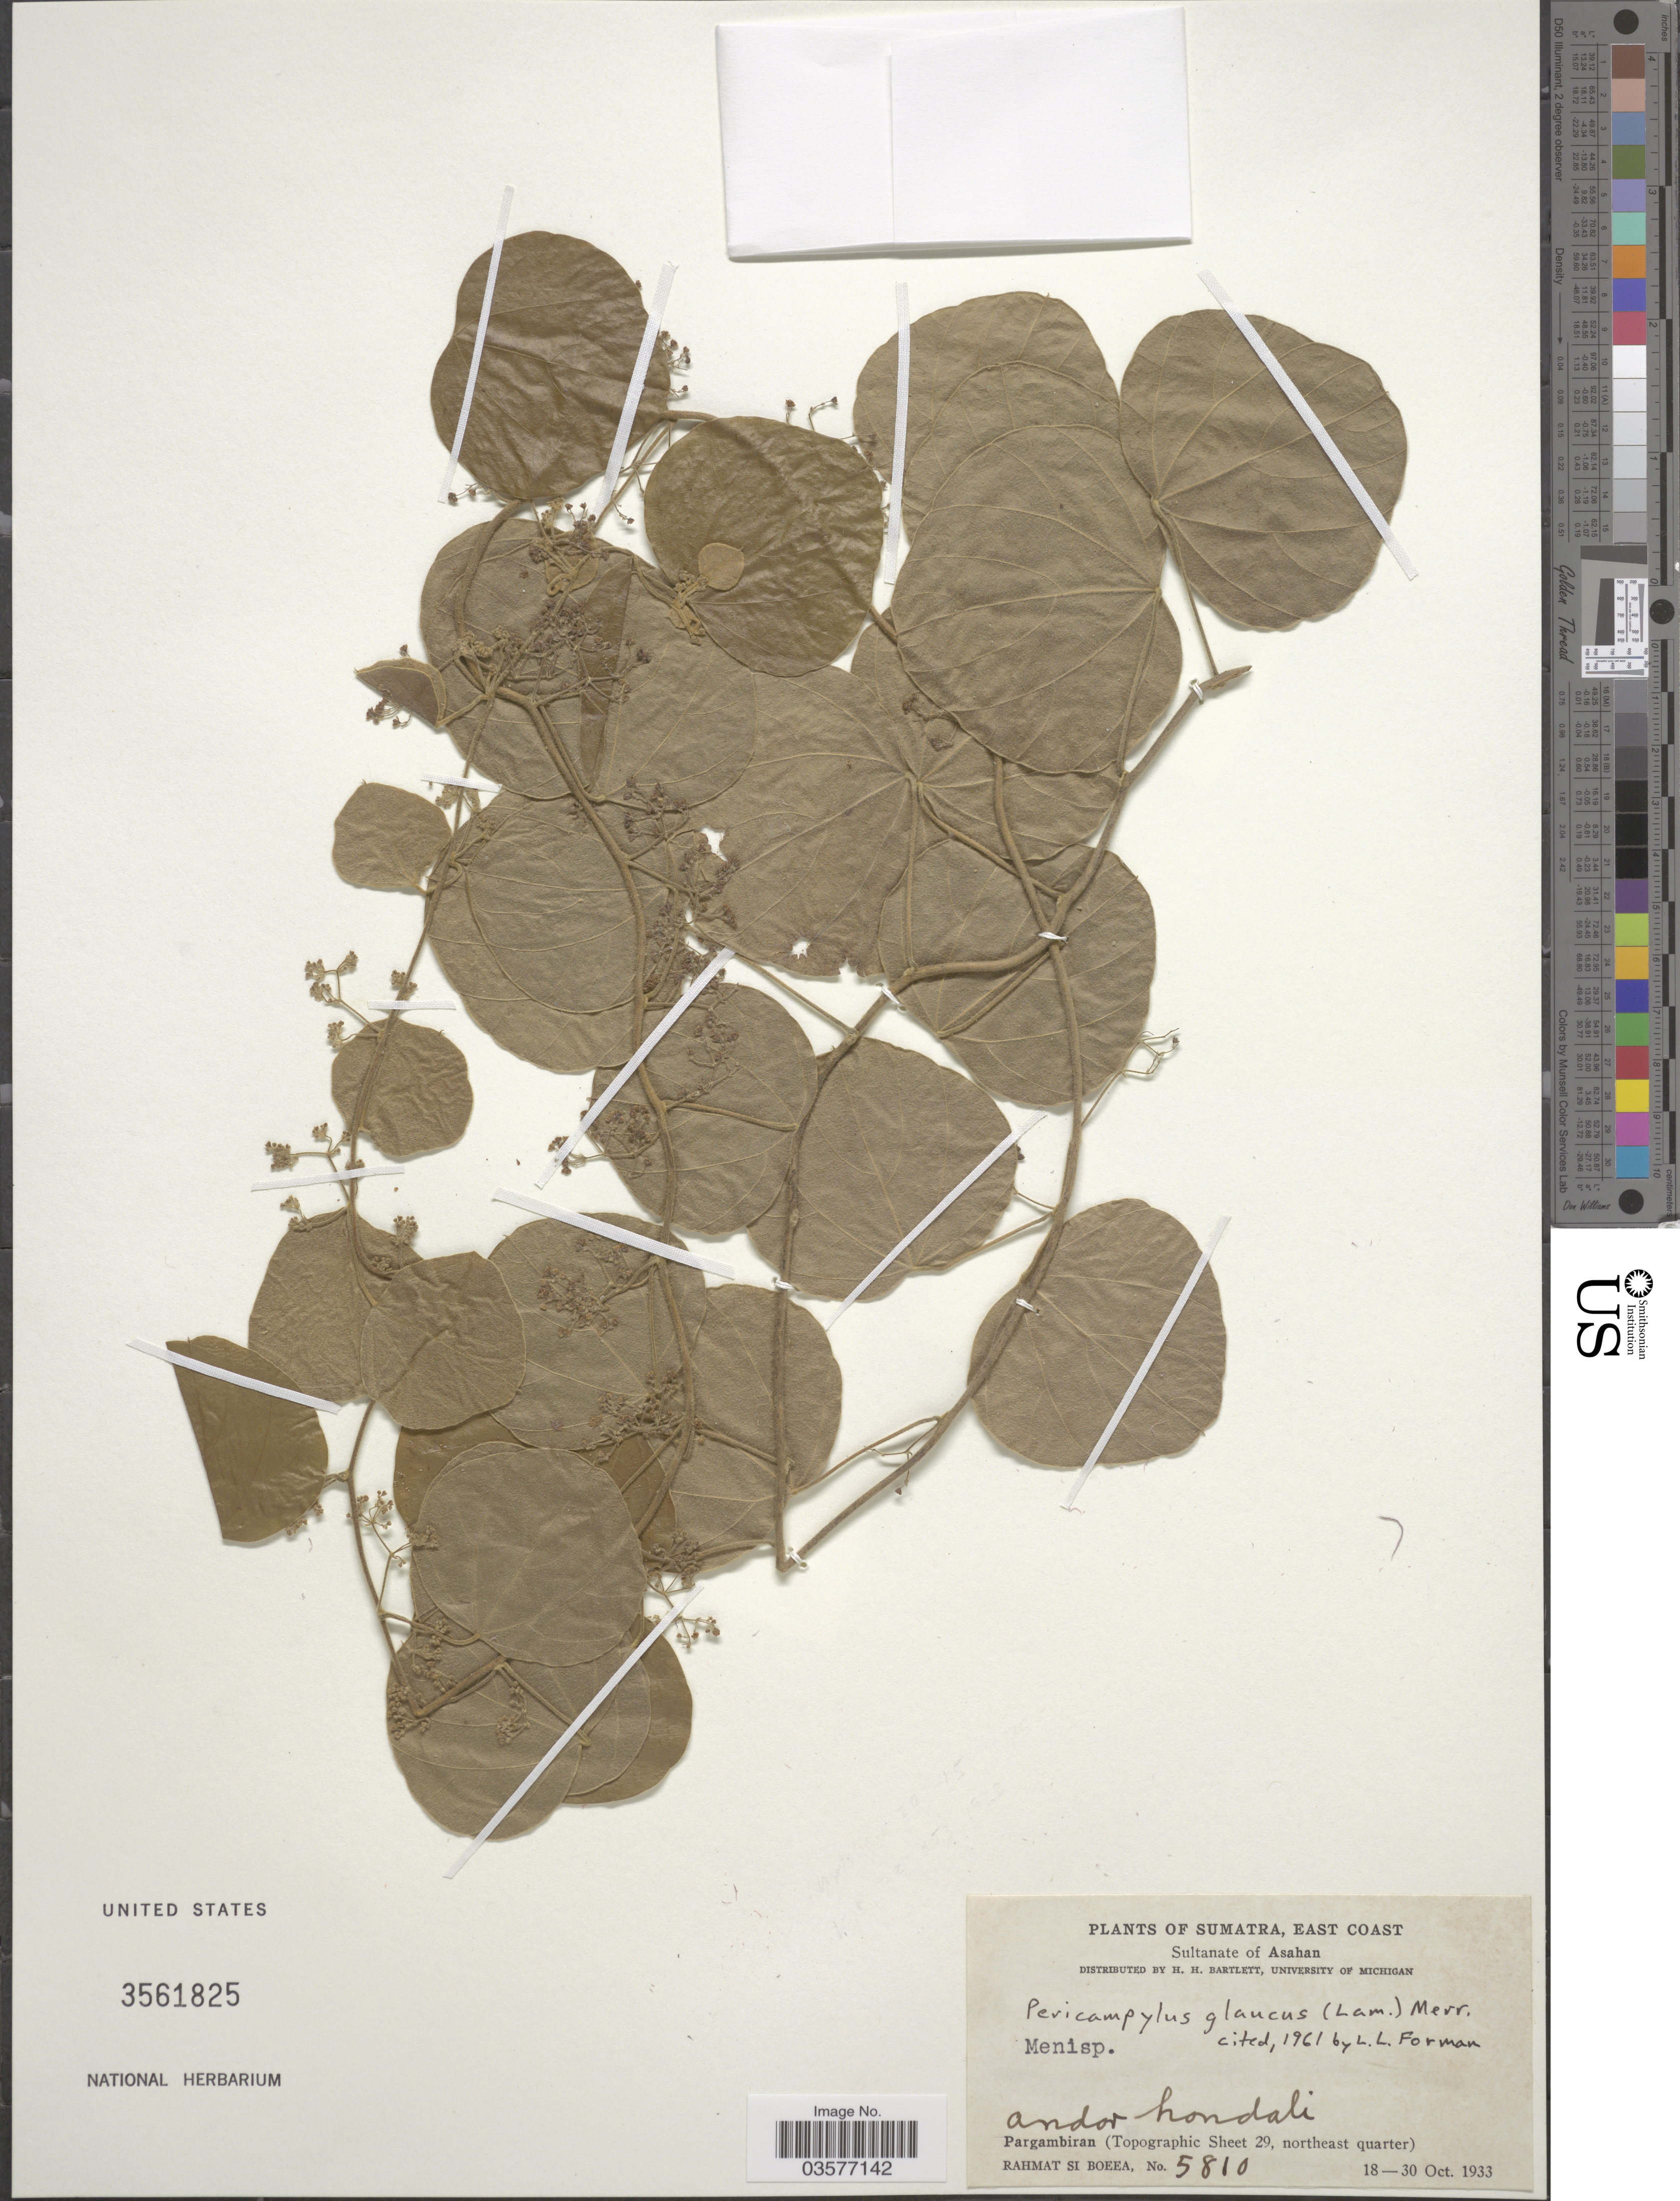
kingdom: Plantae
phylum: Tracheophyta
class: Magnoliopsida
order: Ranunculales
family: Menispermaceae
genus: Pericampylus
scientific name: Pericampylus glaucus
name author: (Lam.) Merr.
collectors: Rahmat Si Boeea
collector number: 5810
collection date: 1933-10-18/1933-10-30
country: Indonesia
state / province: Sumatra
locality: East Coast. Sultanate of Asahan. Andor Londali [interpreted]. Pargambiran (Topographic sheet 29, northeast quarter).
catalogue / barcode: US 3561825